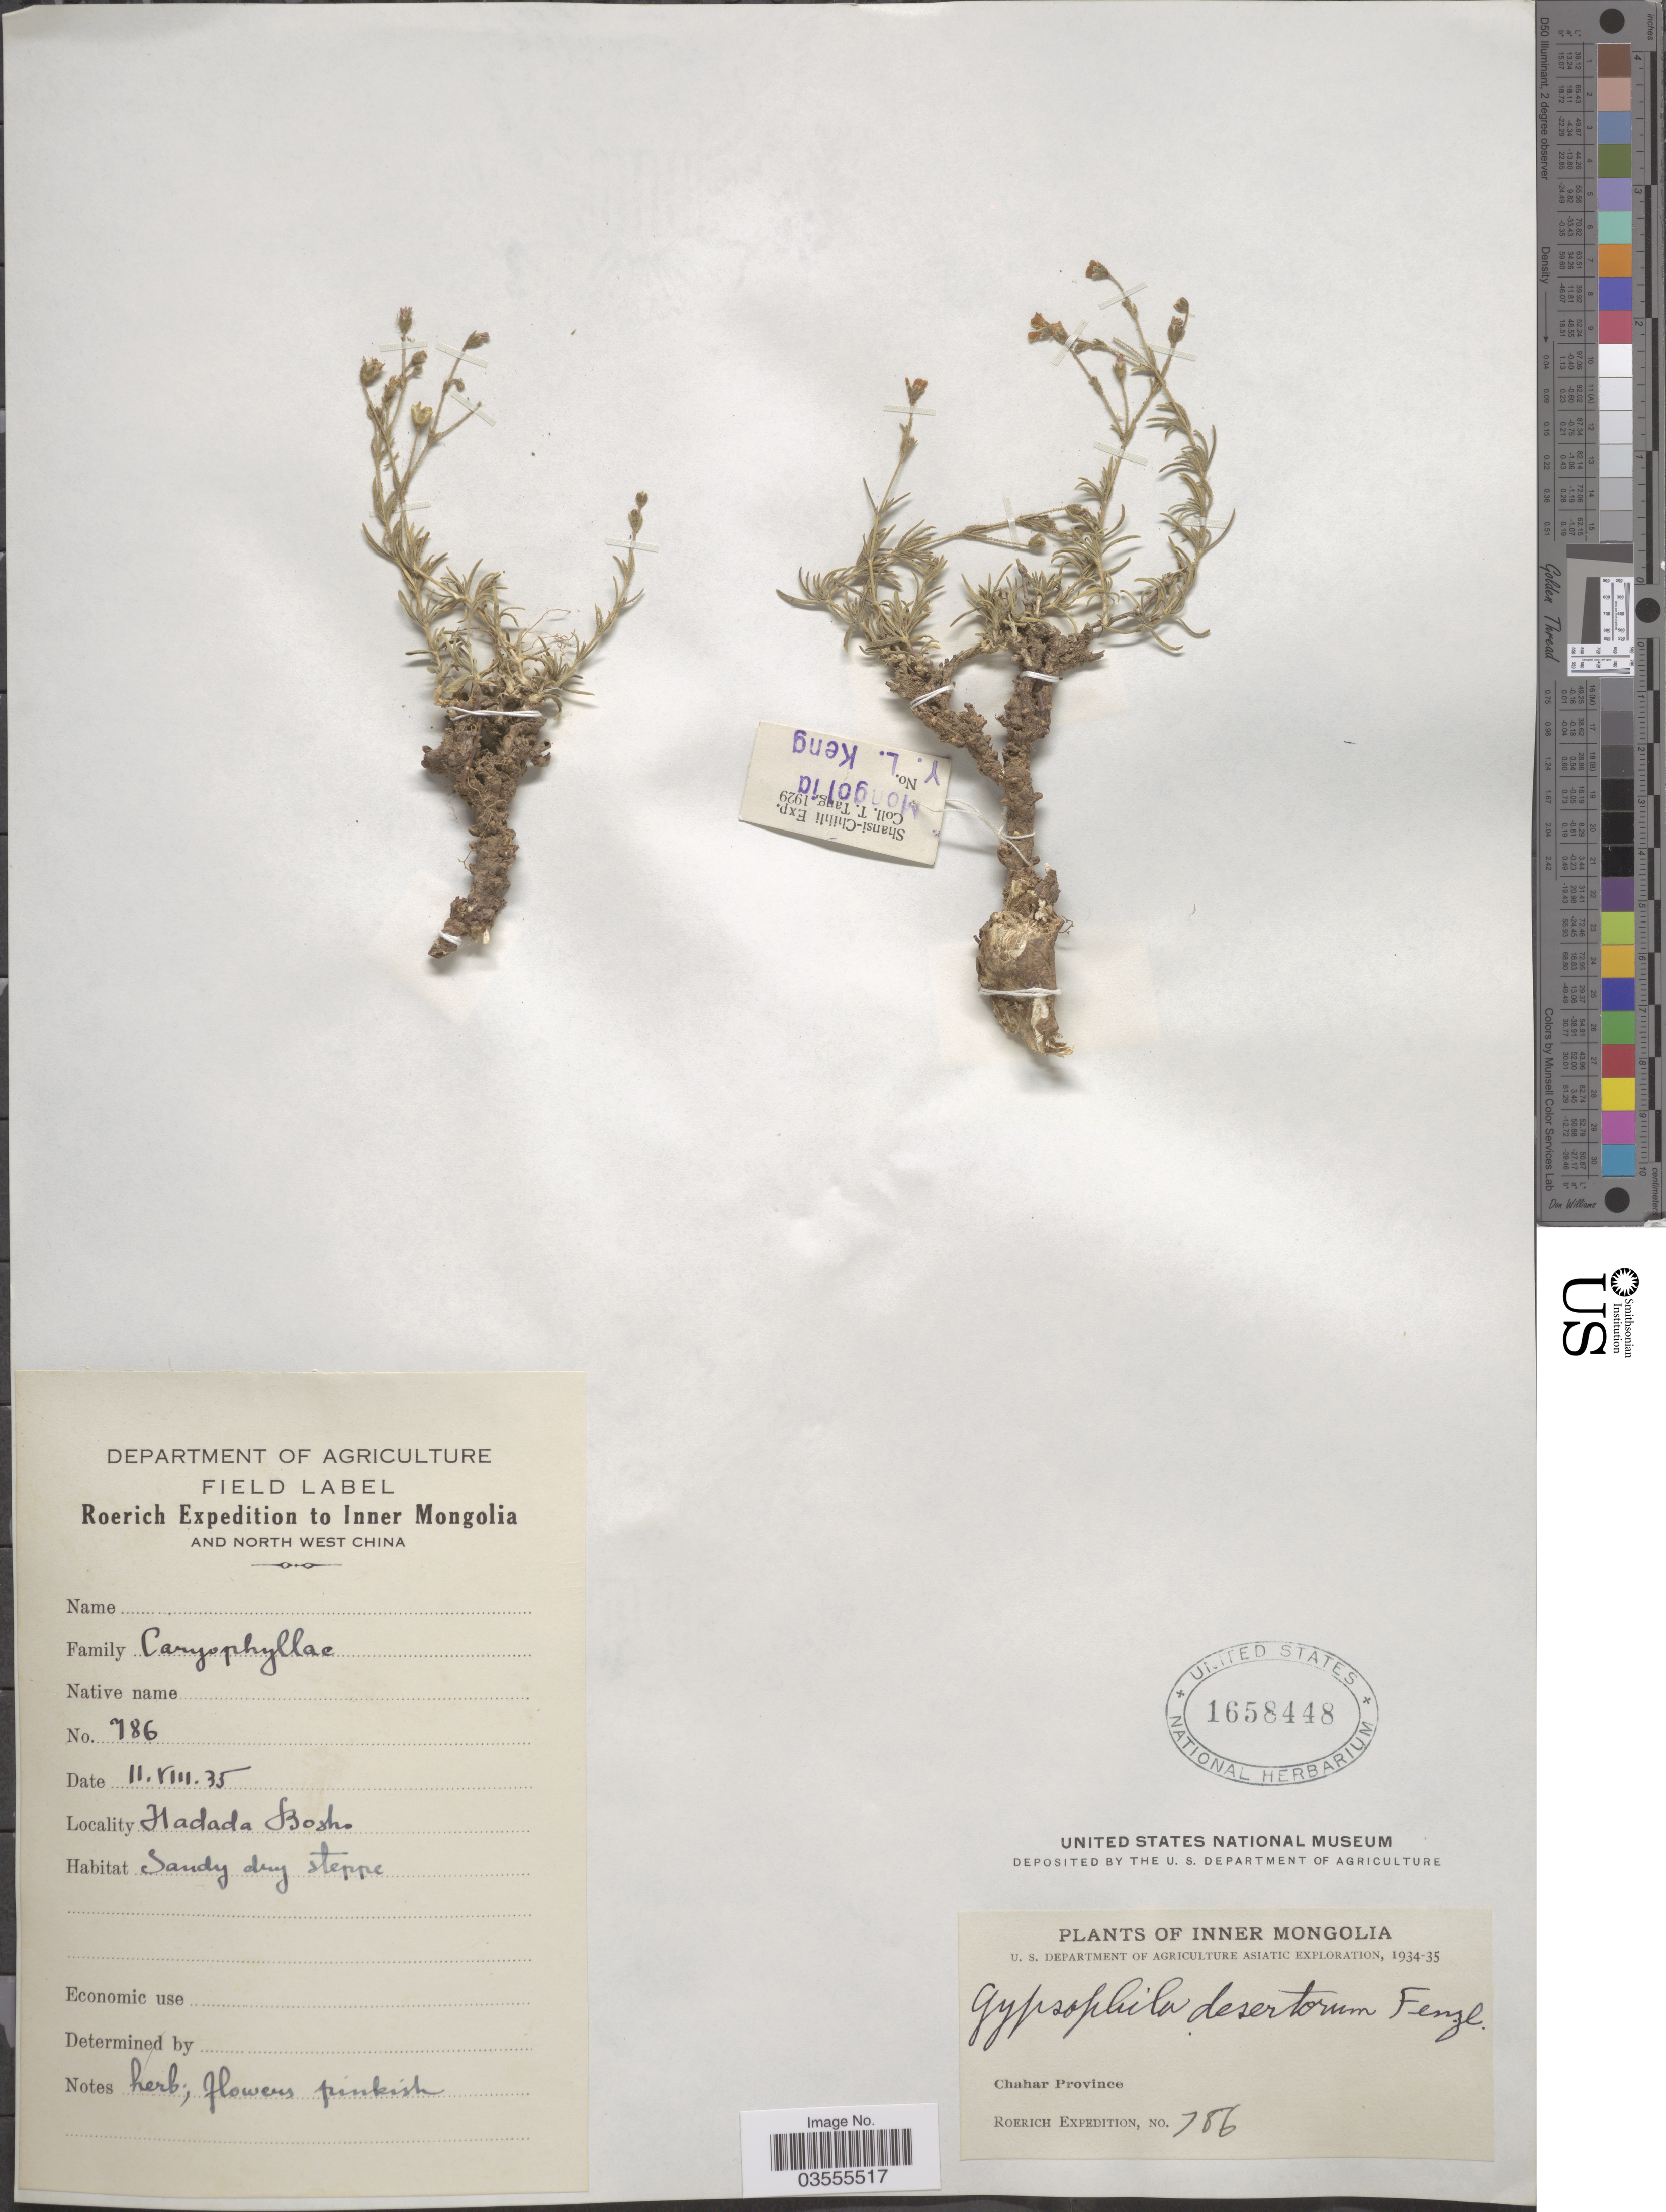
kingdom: Plantae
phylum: Tracheophyta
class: Magnoliopsida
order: Caryophyllales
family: Caryophyllaceae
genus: Heterochroa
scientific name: Heterochroa desertorum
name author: Bunge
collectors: -. Roerich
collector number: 786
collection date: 1935-08-11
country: China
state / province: Nei Monggol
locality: Inner Mongolia. Chahar Province. North West China. Hadada Bosho [interpreted].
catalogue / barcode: US 1658448